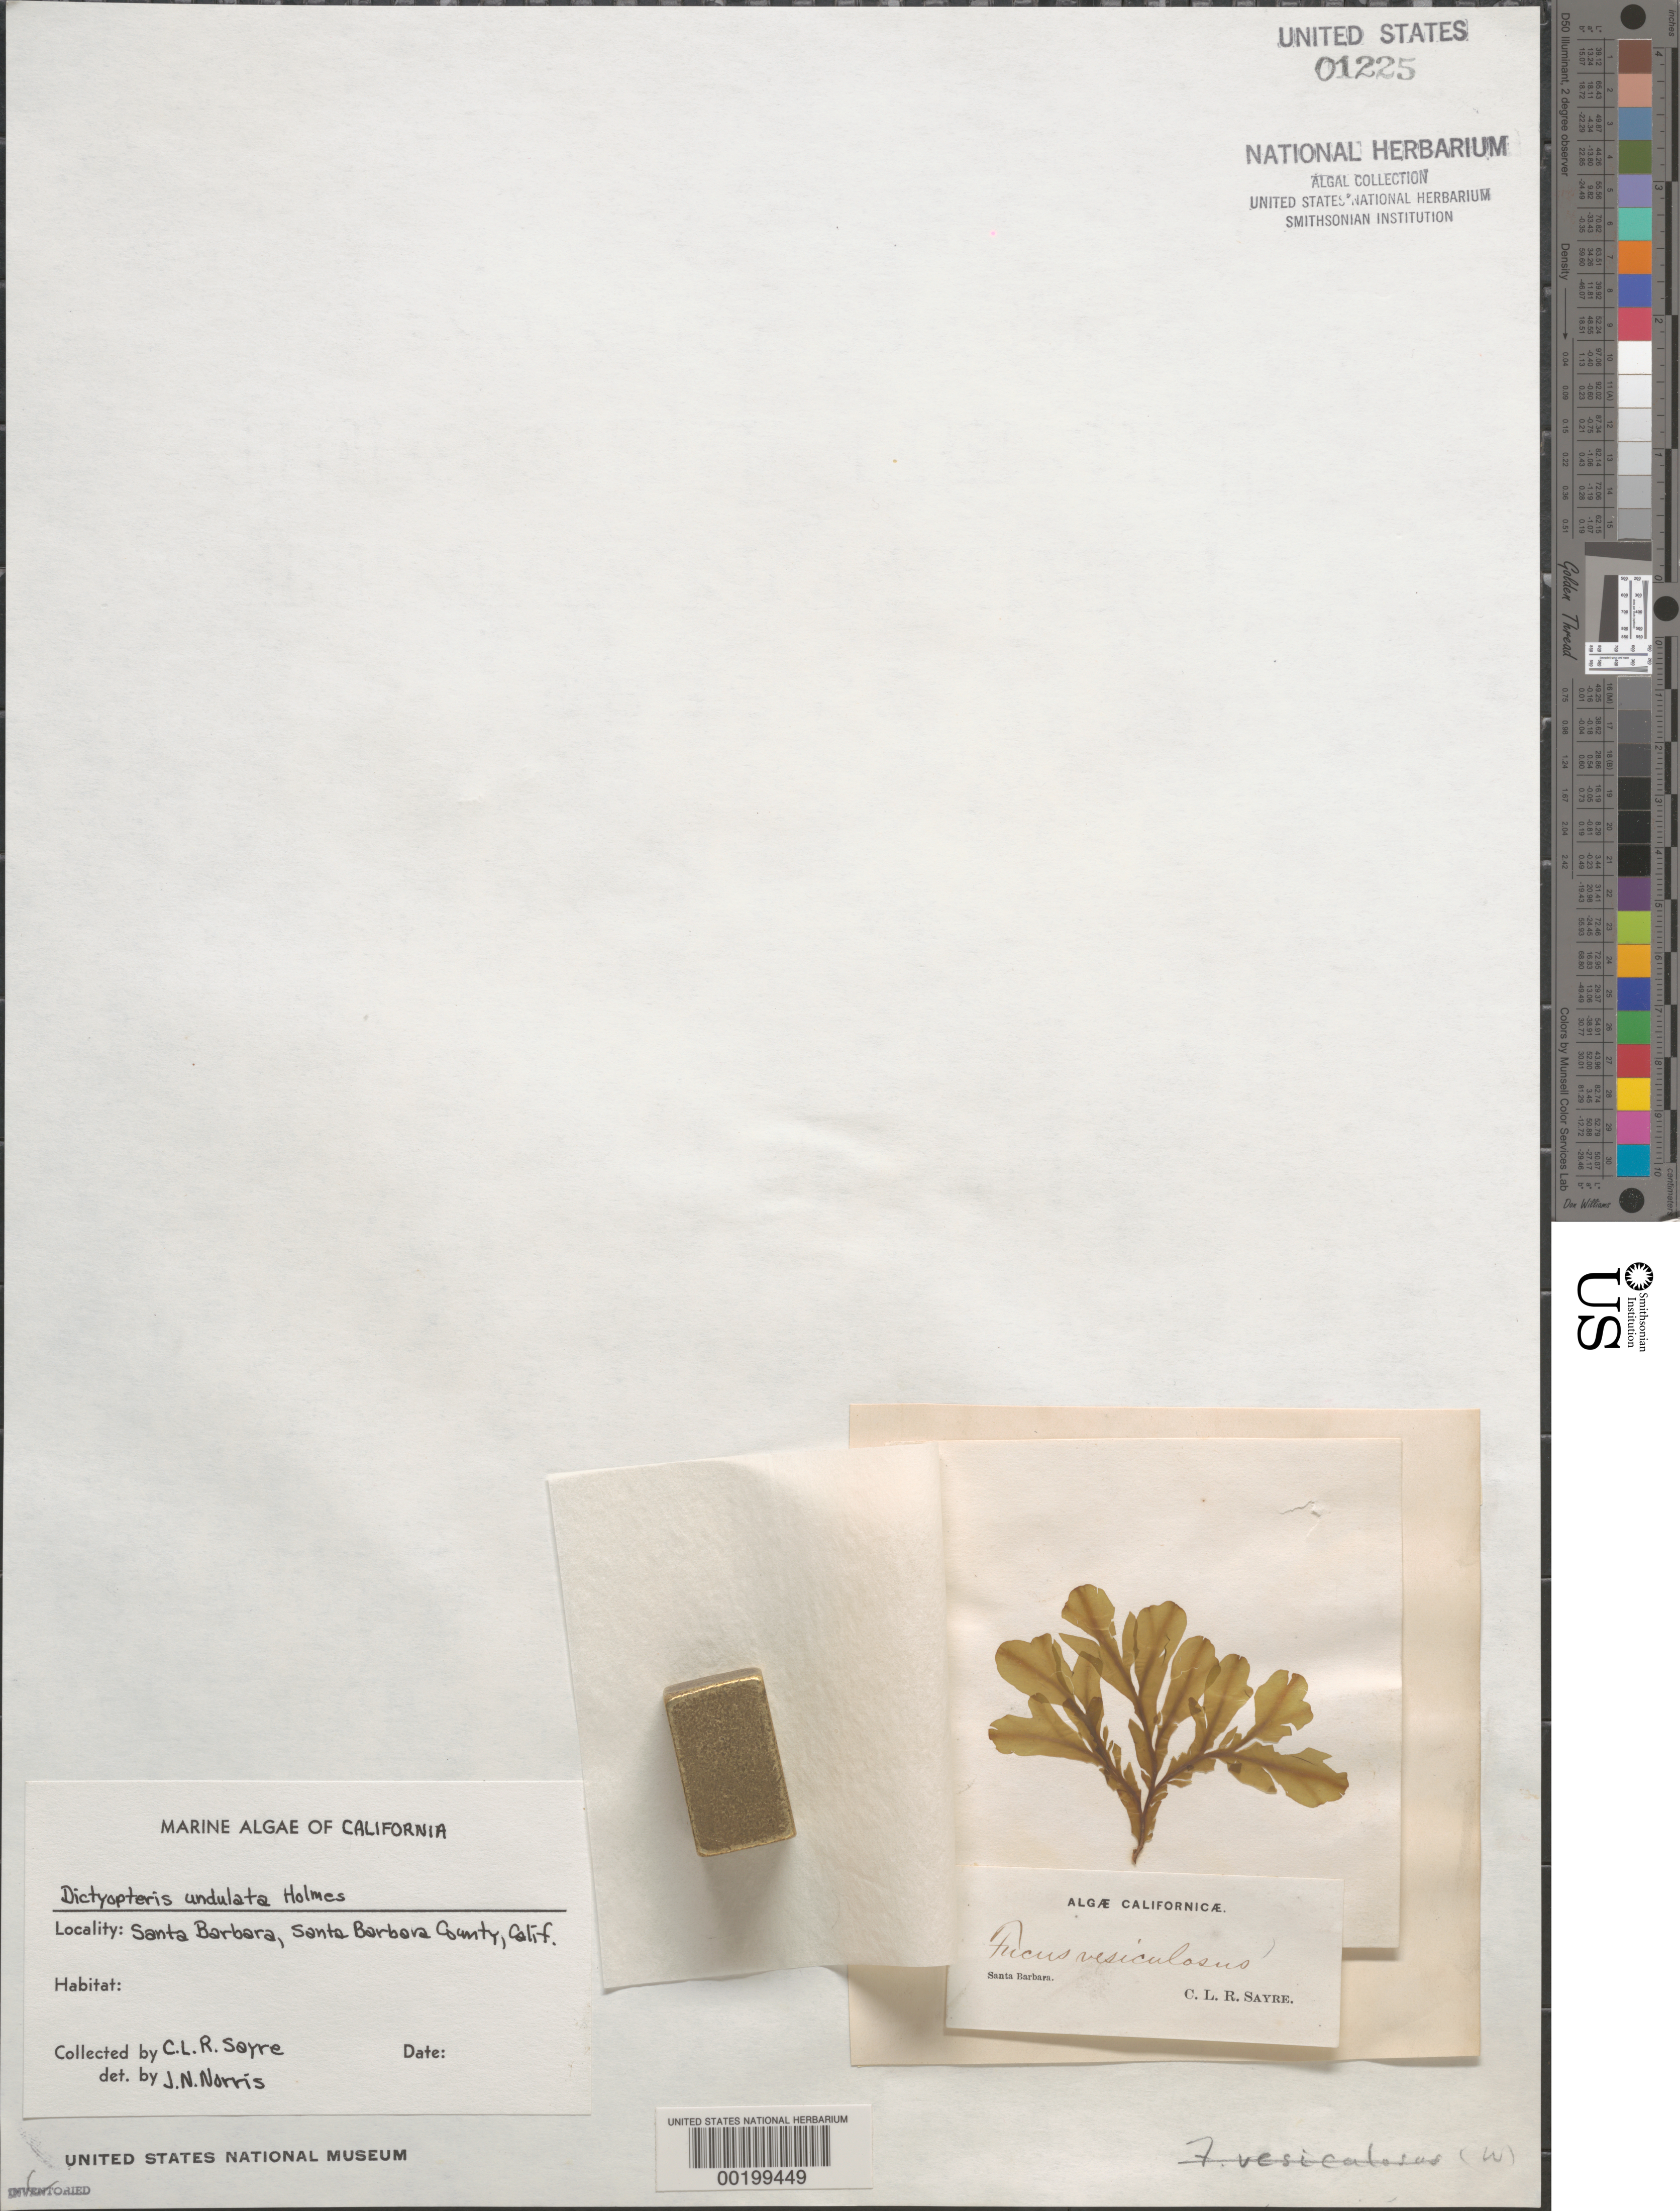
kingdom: Chromista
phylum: Ochrophyta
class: Phaeophyceae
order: Dictyotales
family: Dictyotaceae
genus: Dictyopteris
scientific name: Dictyopteris undulata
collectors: C. Sayre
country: United States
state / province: California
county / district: Santa Barbara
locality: Santa Barbara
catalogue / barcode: US 1225